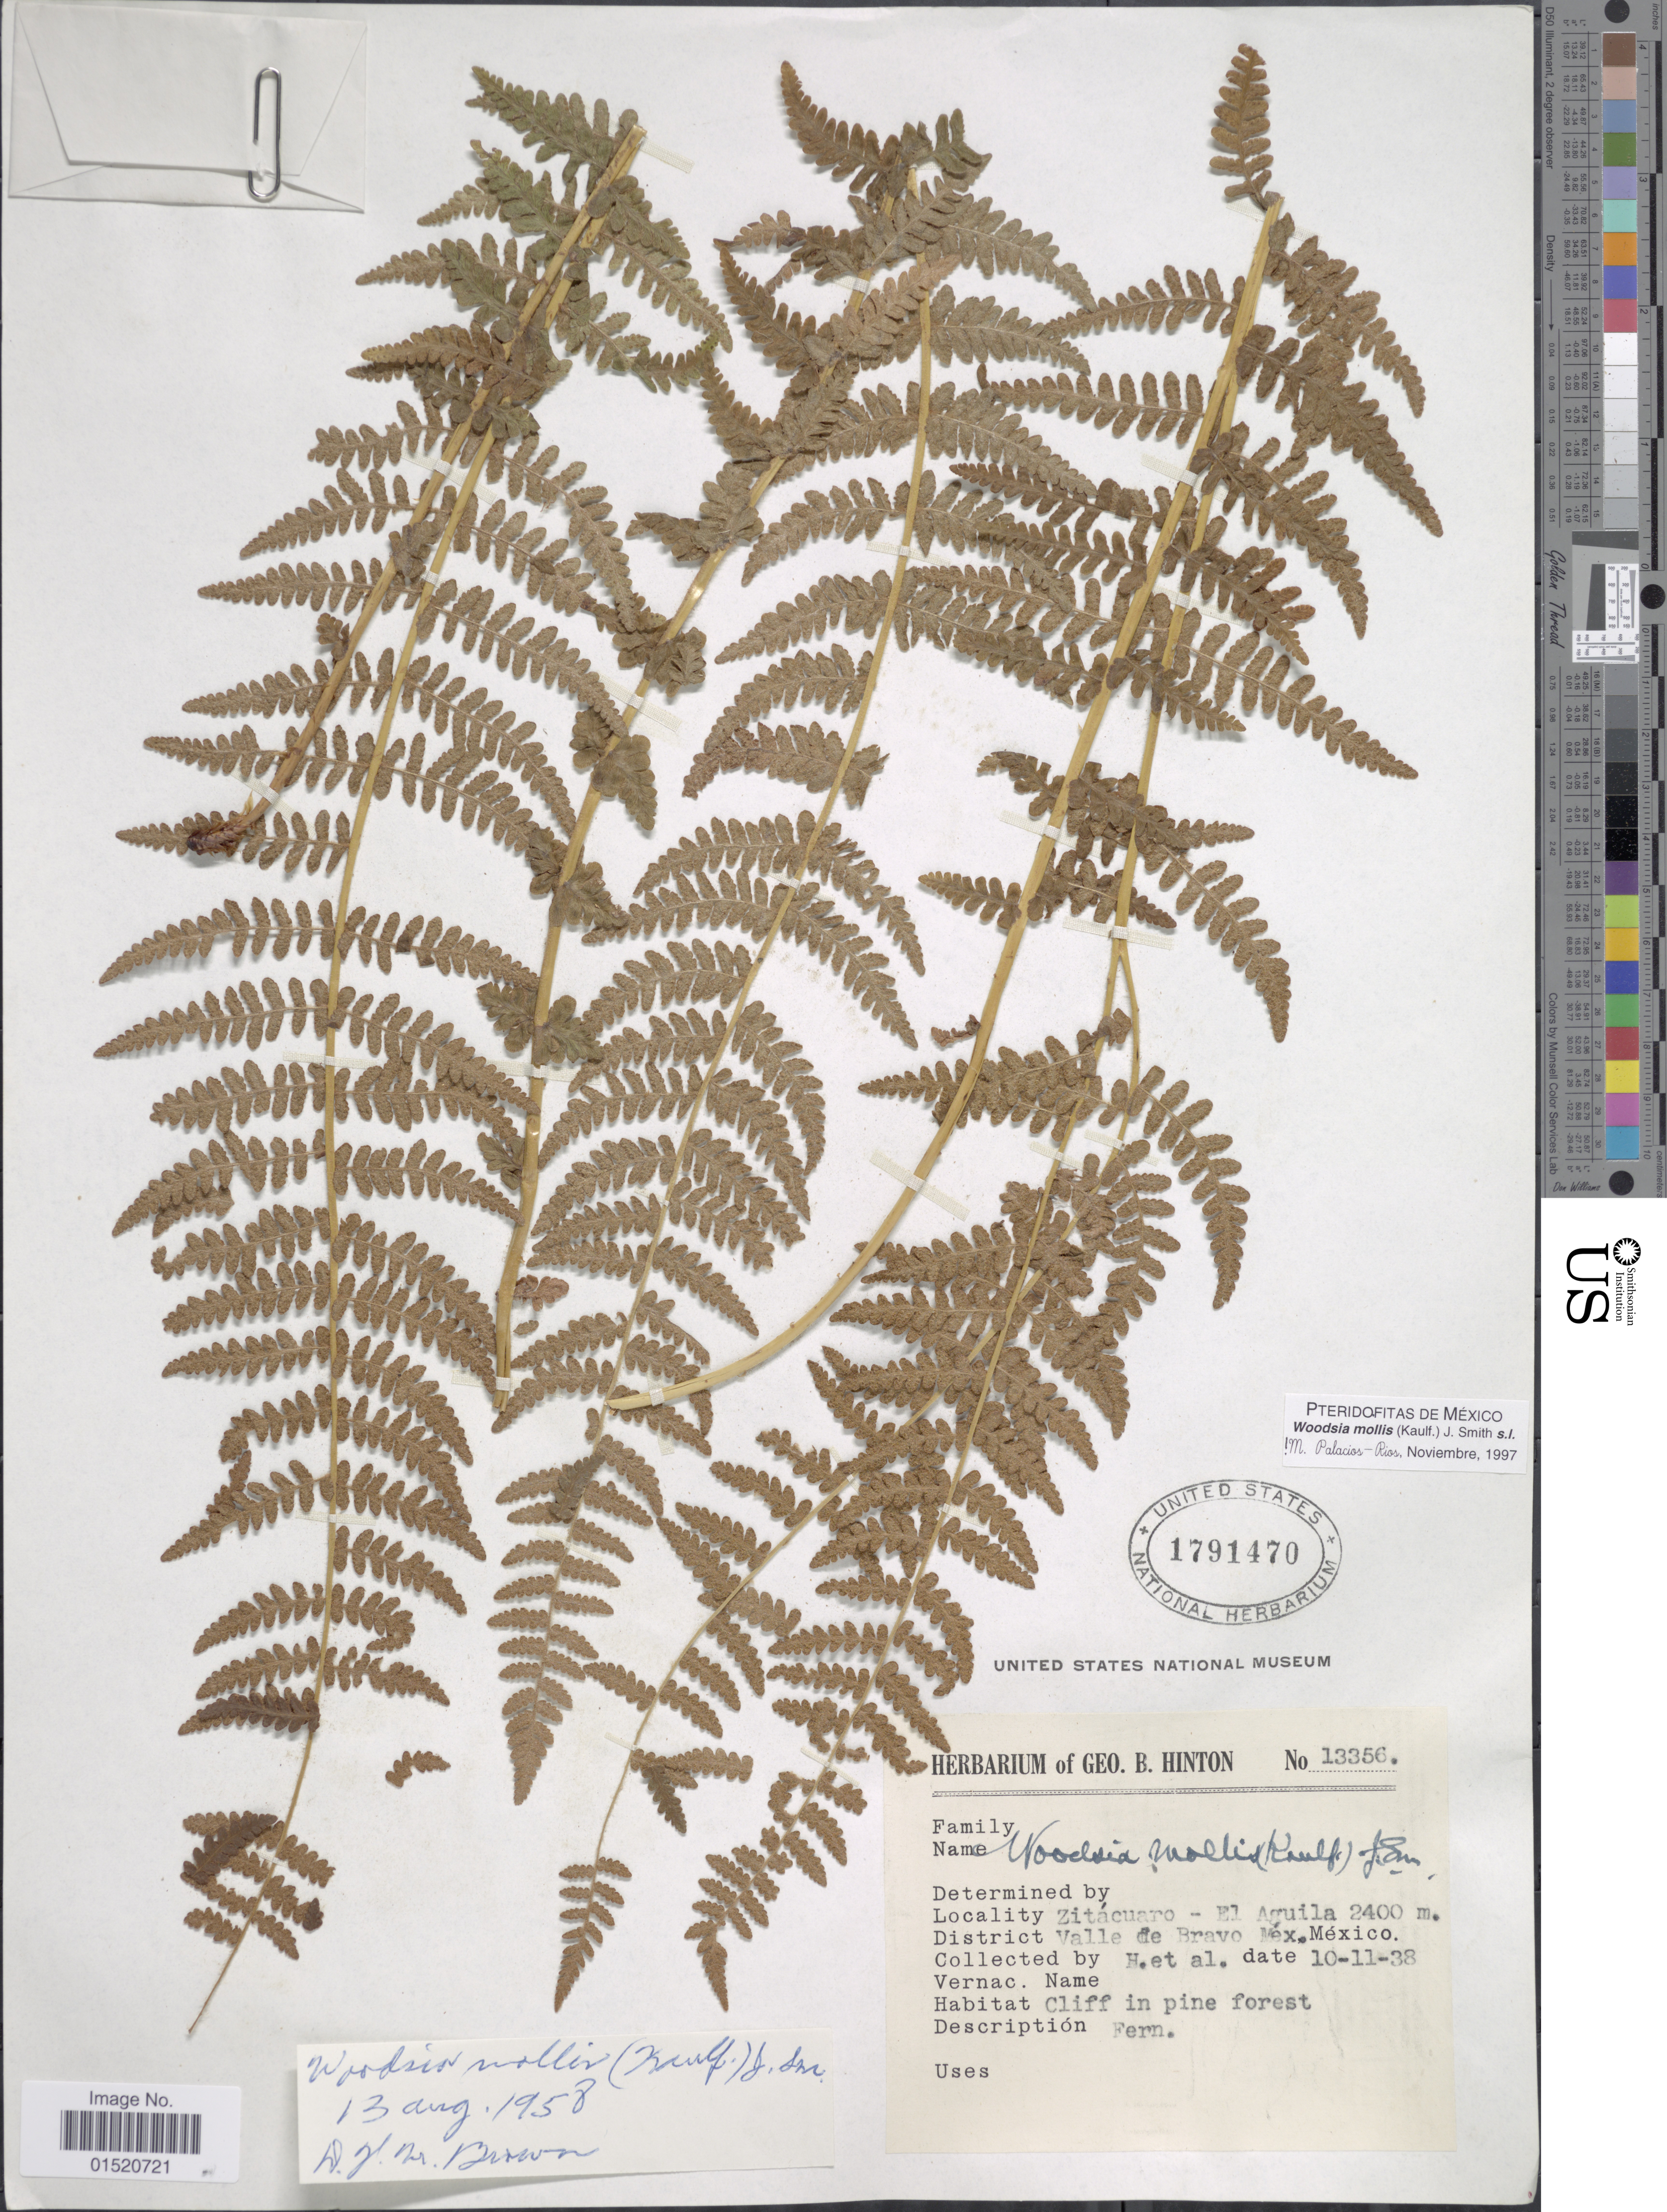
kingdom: Plantae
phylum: Tracheophyta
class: Polypodiopsida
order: Polypodiales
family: Woodsiaceae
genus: Woodsia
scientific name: Woodsia mollis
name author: (Kaulf.) J. Sm.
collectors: G. B. Hinton & et al.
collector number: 13356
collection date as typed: Transcribed d/m/y: 11/10/38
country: Mexico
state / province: México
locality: Zitácuaro - El Aguila, District Valle de Bravo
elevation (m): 2400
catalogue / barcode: US 1791470